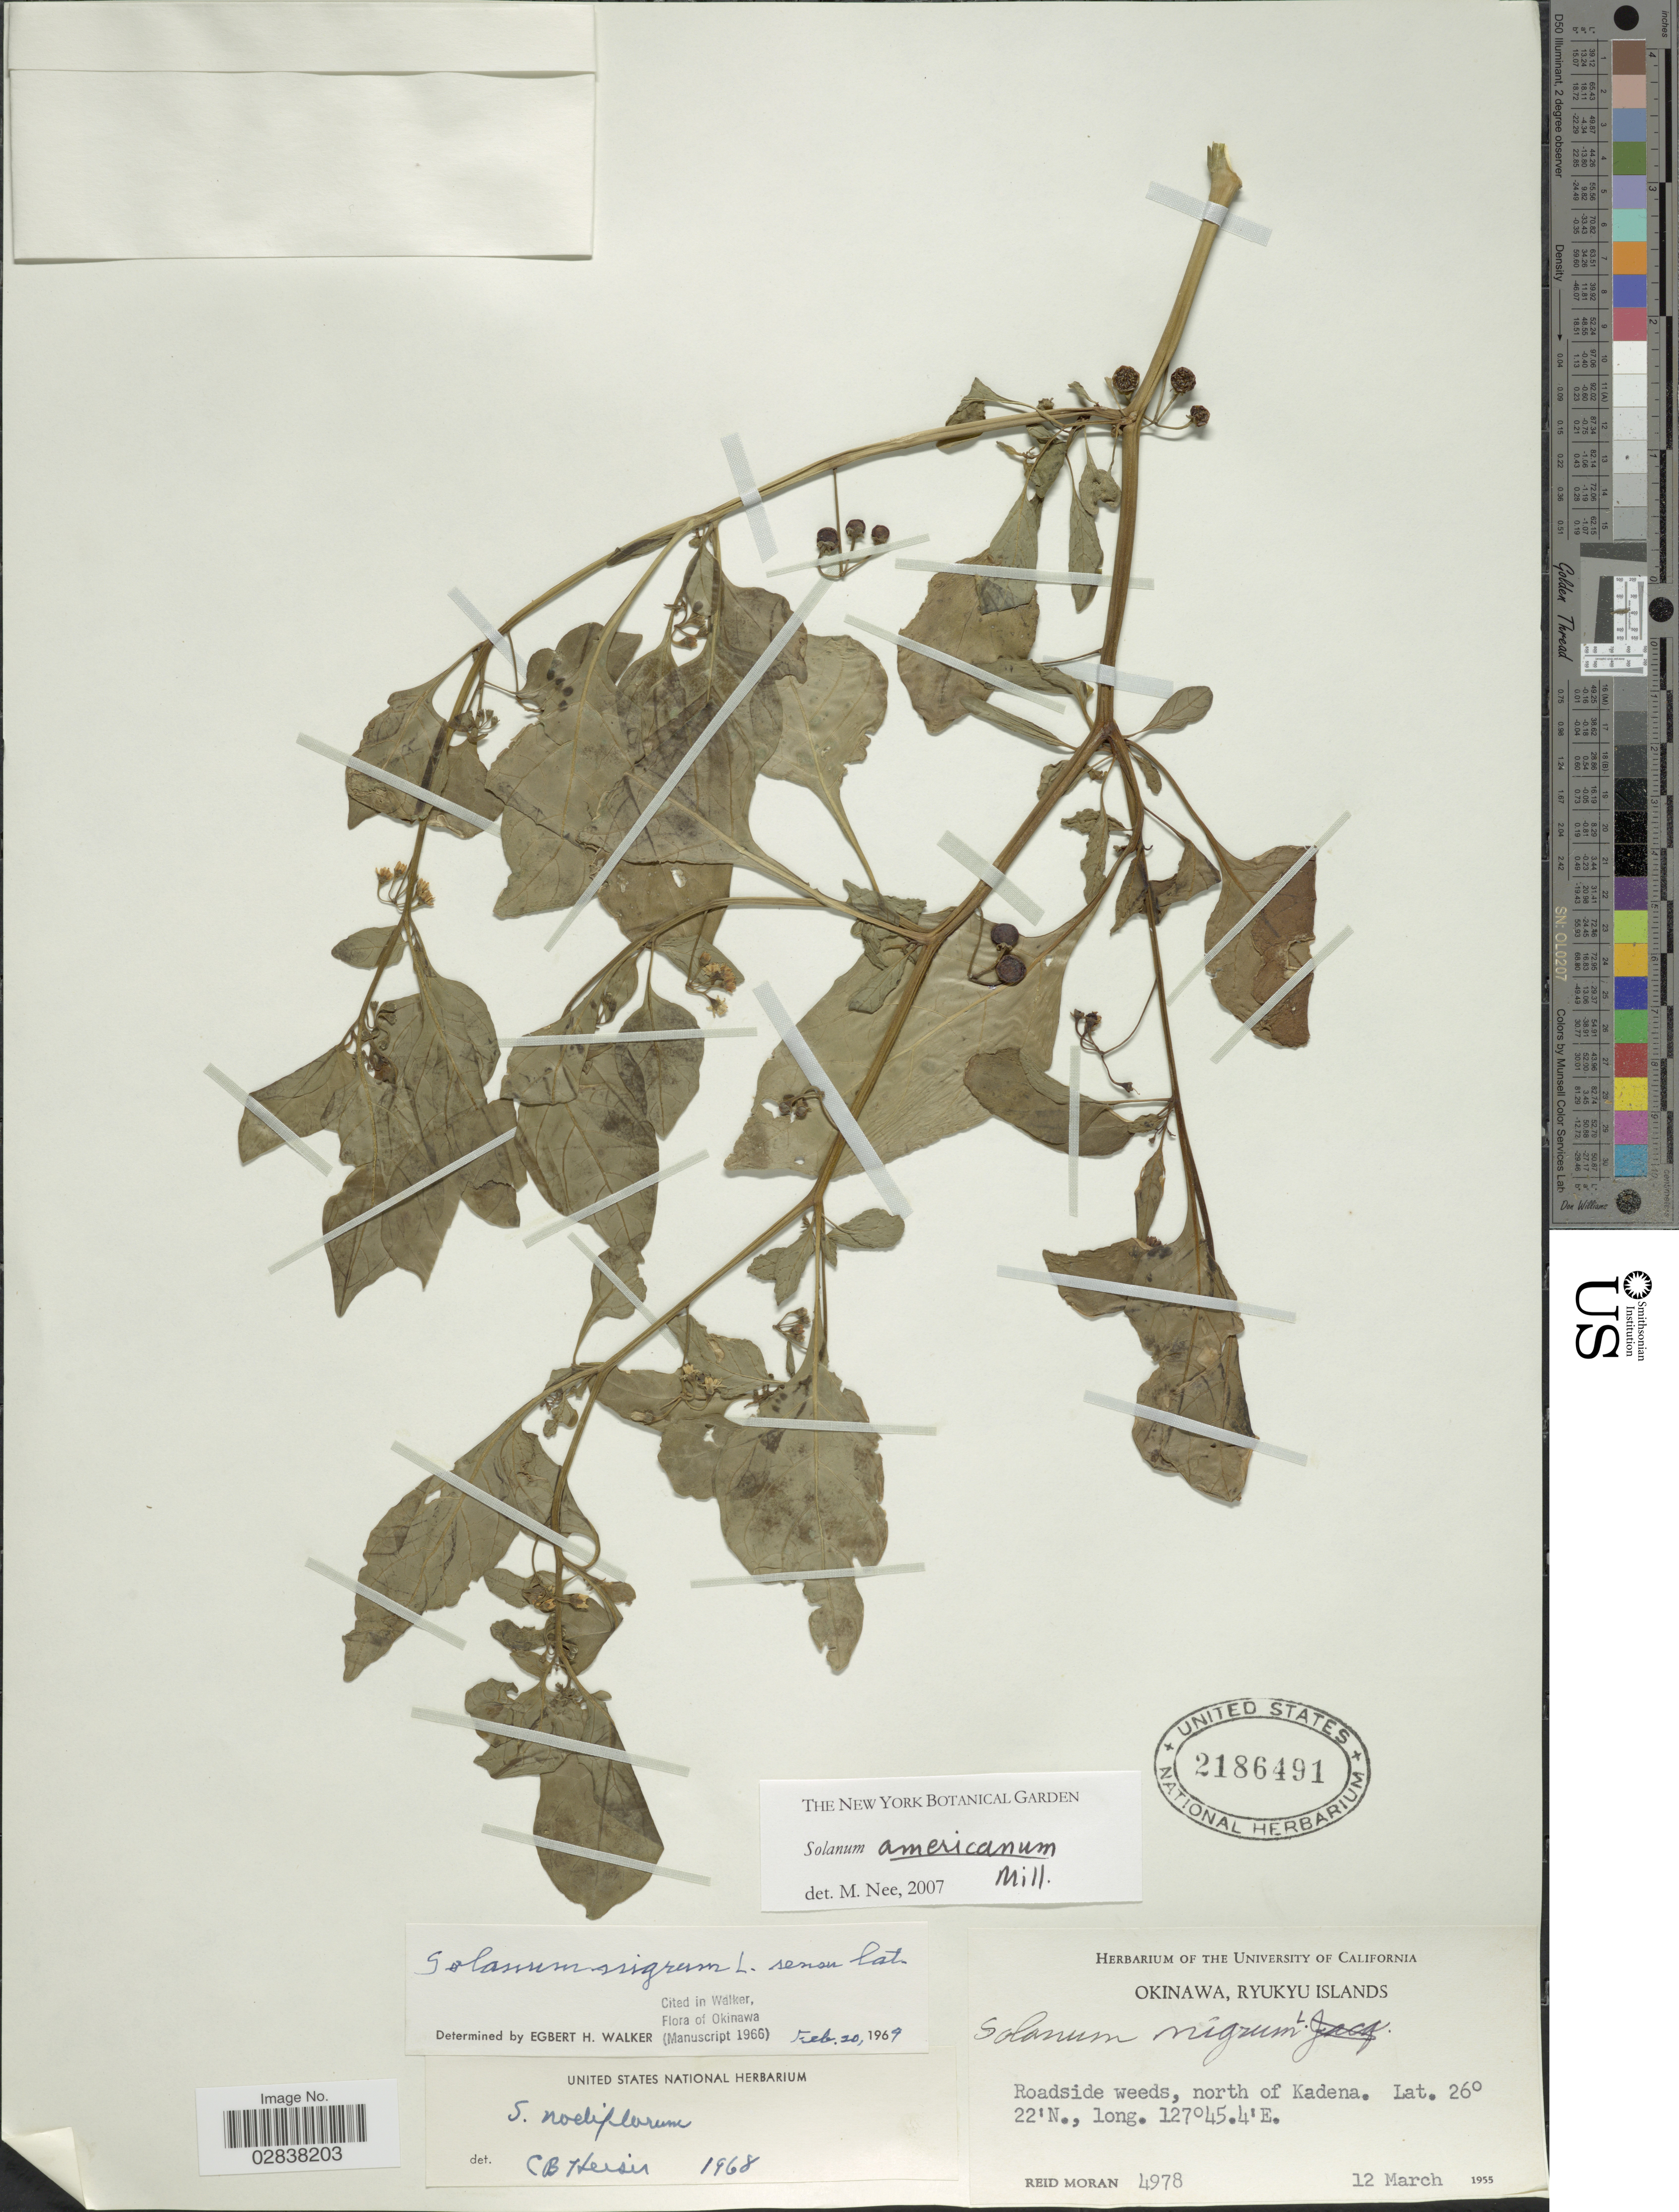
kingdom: Plantae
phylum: Tracheophyta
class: Magnoliopsida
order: Solanales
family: Solanaceae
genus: Solanum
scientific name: Solanum americanum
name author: Mill.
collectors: R. Moran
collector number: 4978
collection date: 1955-03-12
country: Japan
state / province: Okinawa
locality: Ryukyu Islands, Roadside weeds, north of Kadena.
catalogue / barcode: US 2186491